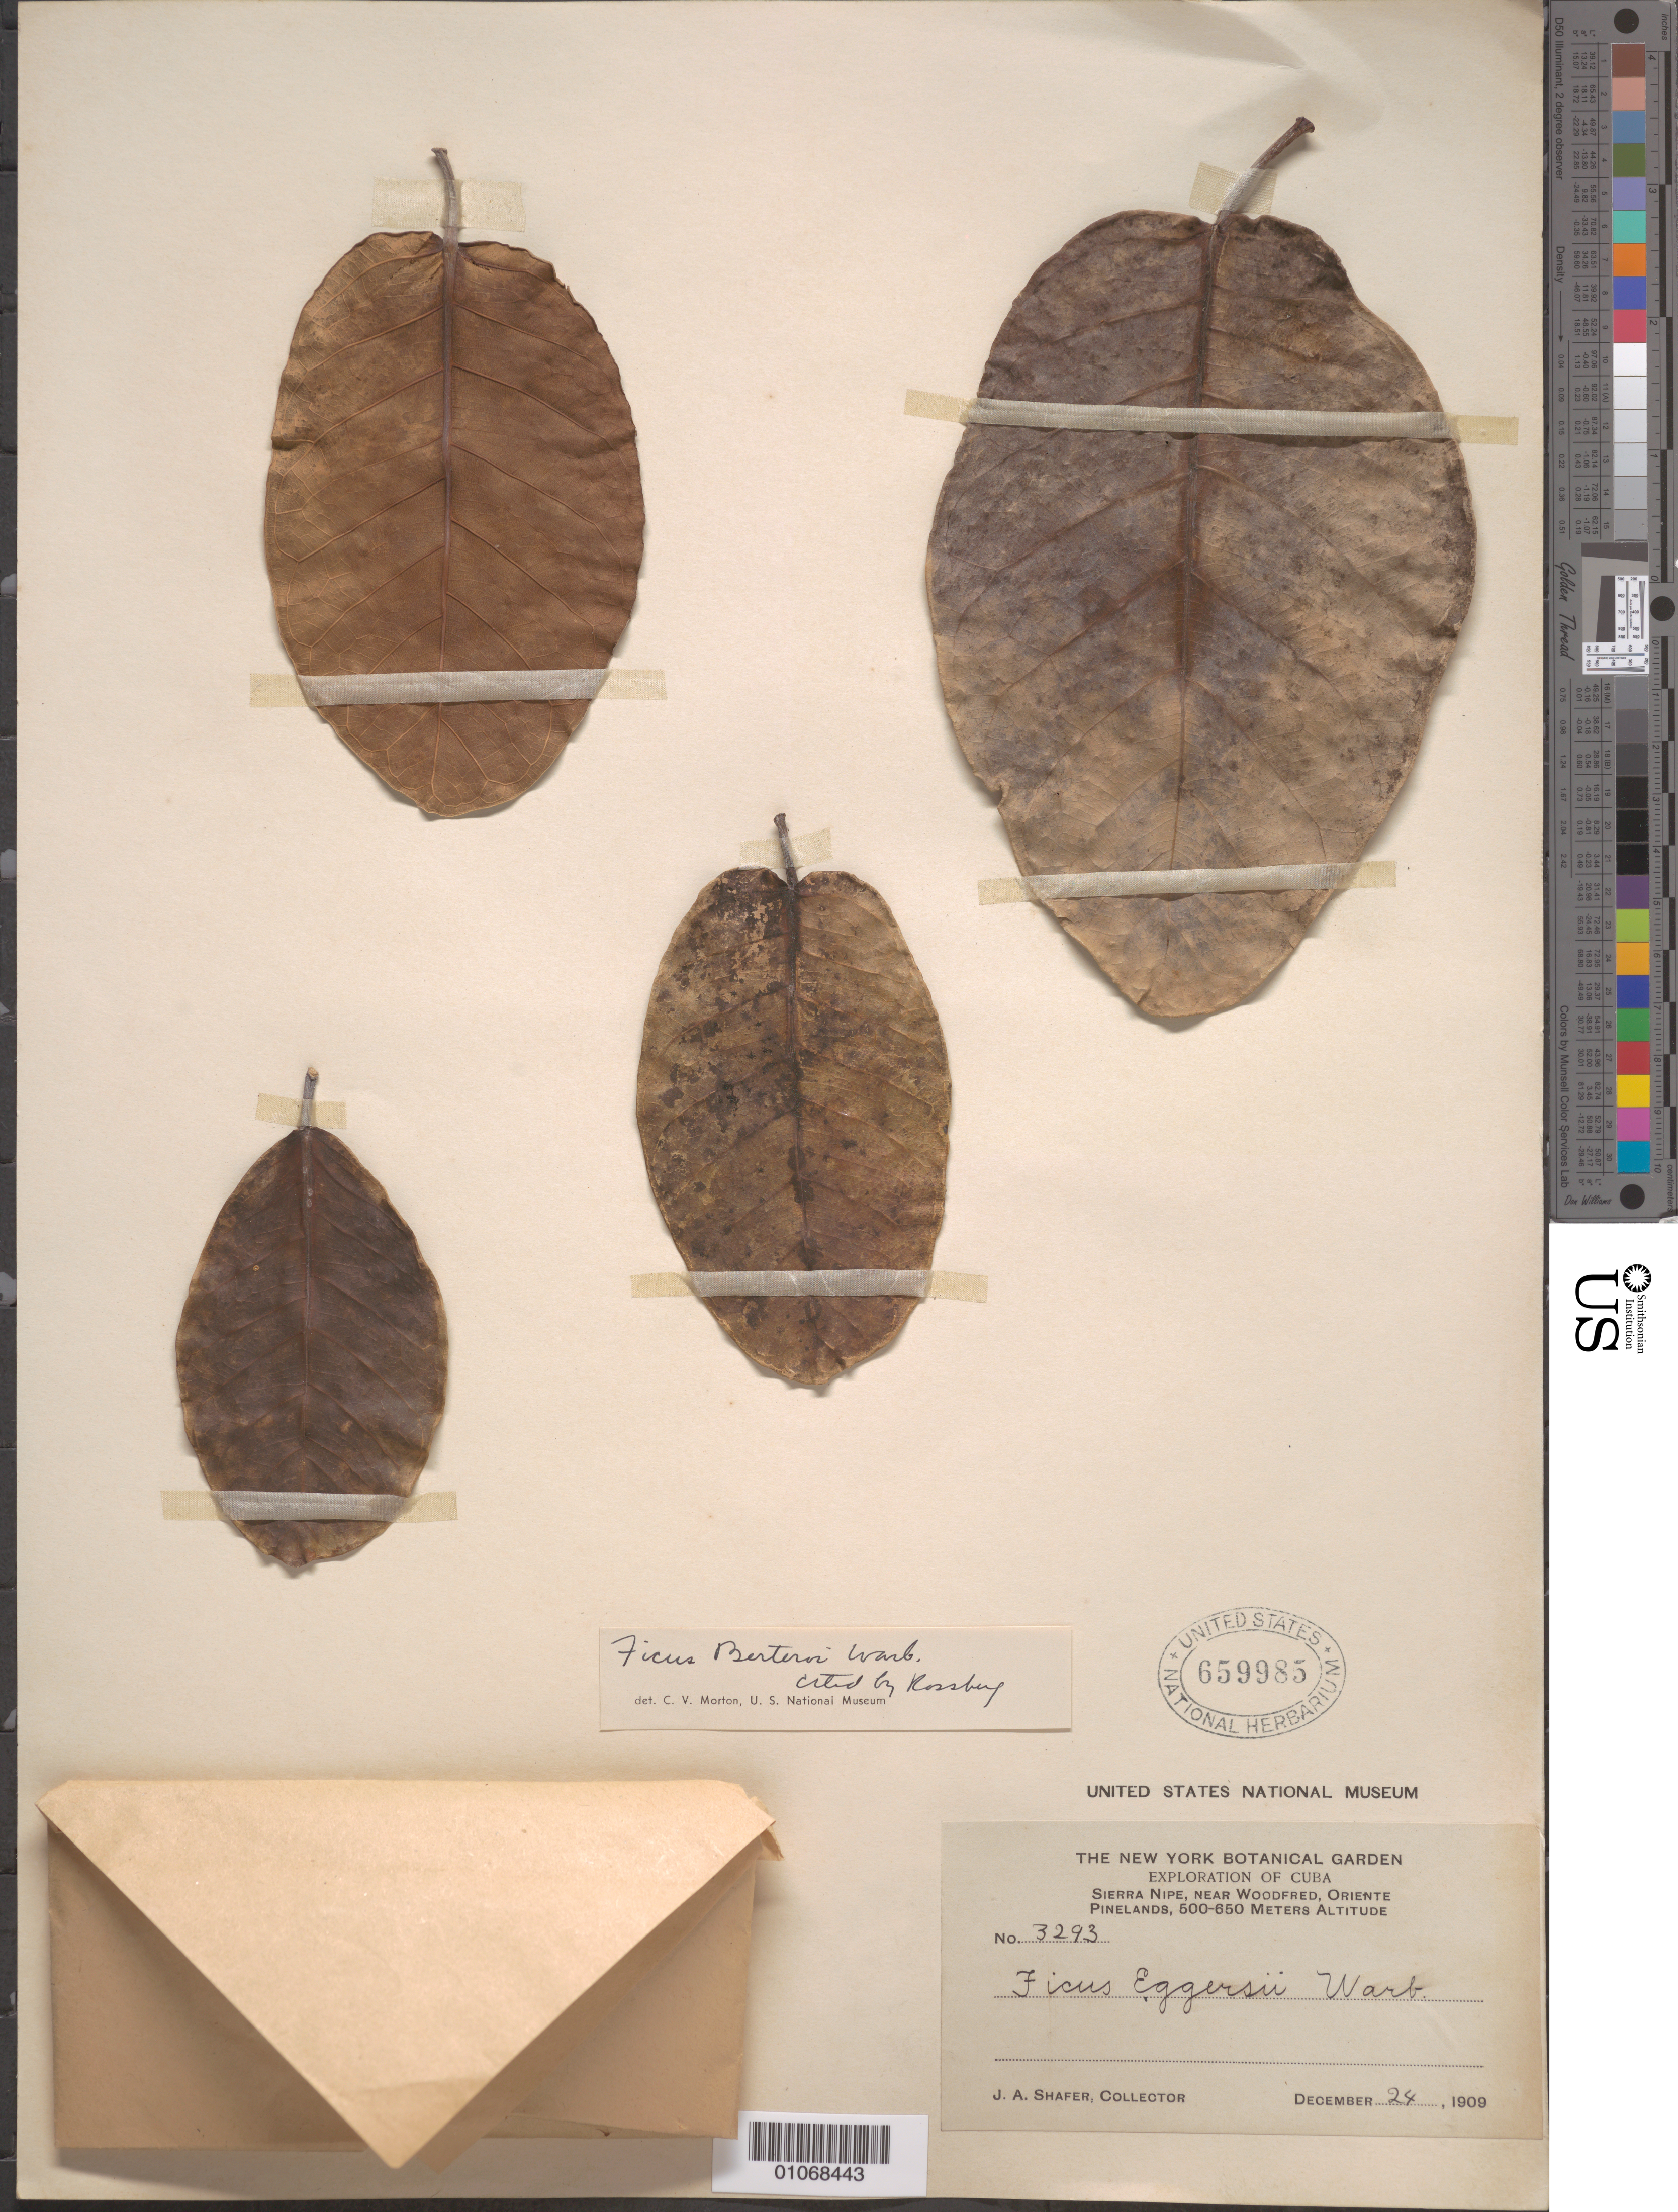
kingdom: Plantae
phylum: Tracheophyta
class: Magnoliopsida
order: Rosales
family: Moraceae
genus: Ficus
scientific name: Ficus trigonata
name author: L.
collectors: J. A. Shafer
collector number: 3293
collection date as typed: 24 Dec 1909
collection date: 1909-12-24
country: Cuba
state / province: Holguín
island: Cuba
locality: Sierra de Nipe near Woodfred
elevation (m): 500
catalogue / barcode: US 659985